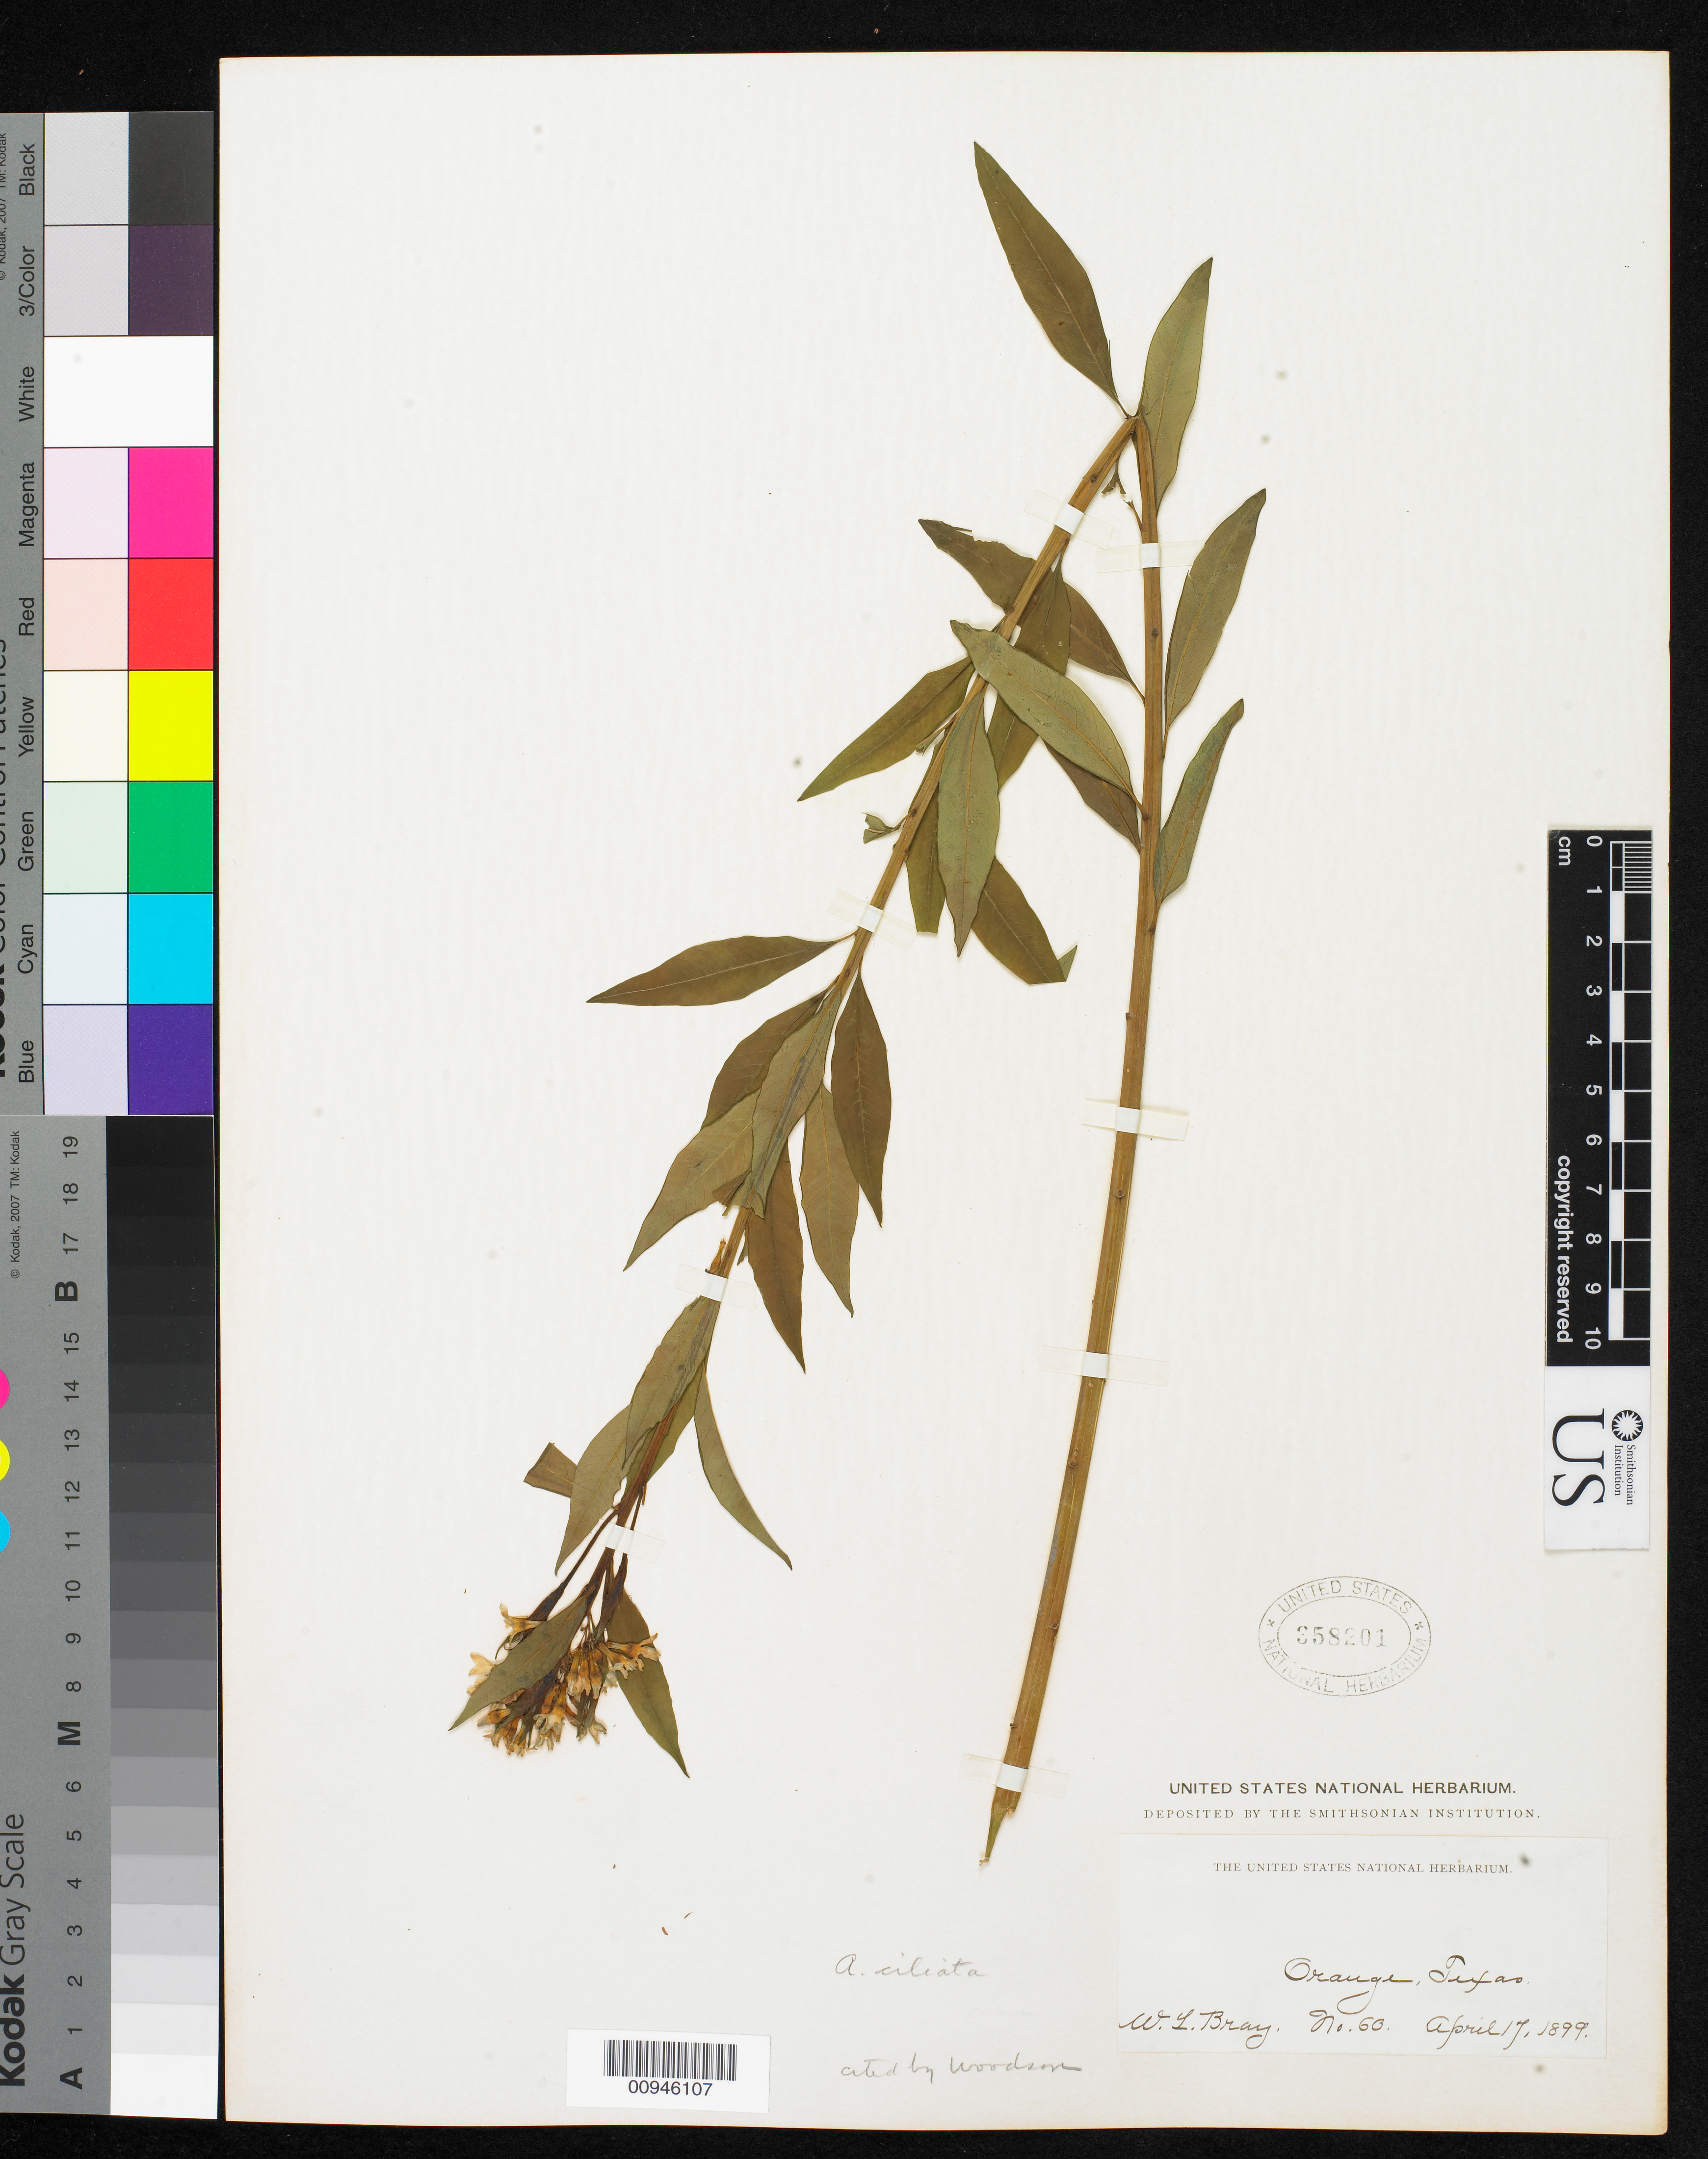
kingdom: Plantae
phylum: Tracheophyta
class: Magnoliopsida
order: Gentianales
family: Apocynaceae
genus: Amsonia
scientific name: Amsonia glaberrima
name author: Woodson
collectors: W. L. Bray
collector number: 60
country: United States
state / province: Texas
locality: Orange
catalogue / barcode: US 358201